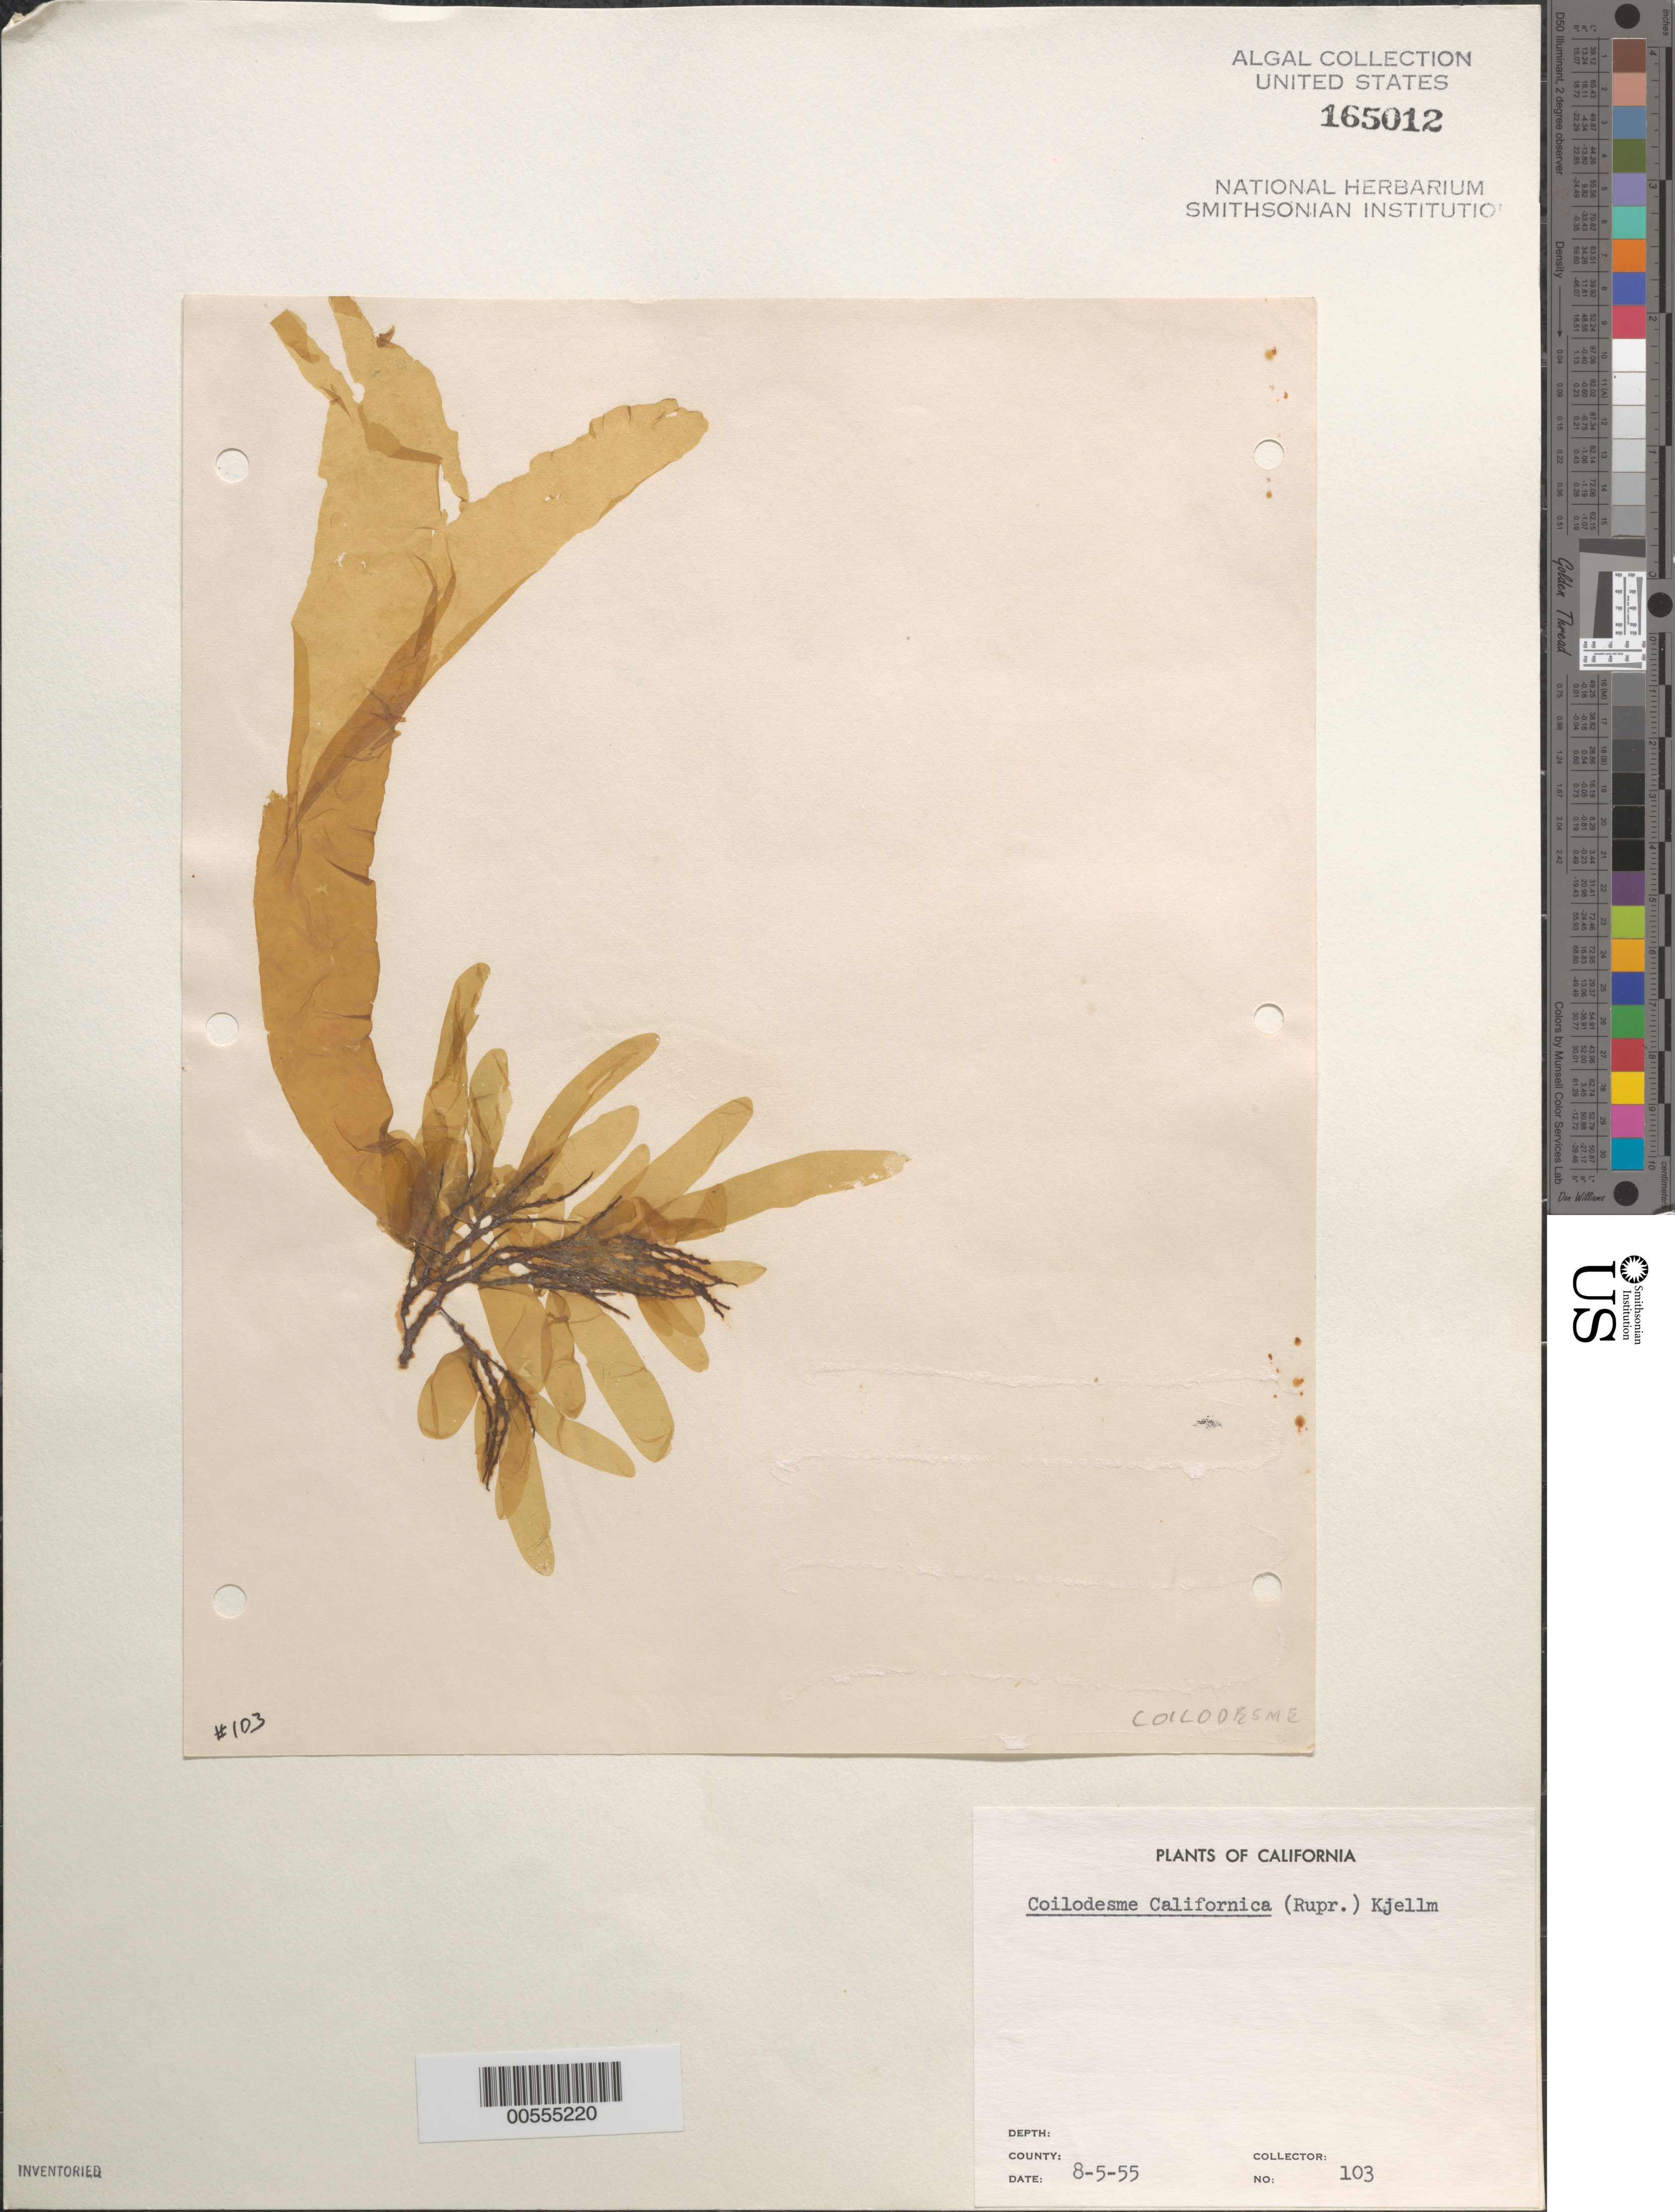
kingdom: Chromista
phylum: Ochrophyta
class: Phaeophyceae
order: Ectocarpales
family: Chordariaceae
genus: Coilodesme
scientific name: Coilodesme californica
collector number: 103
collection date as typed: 05 Aug 1955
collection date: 1955-08-05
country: United States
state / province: California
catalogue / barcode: US 165012